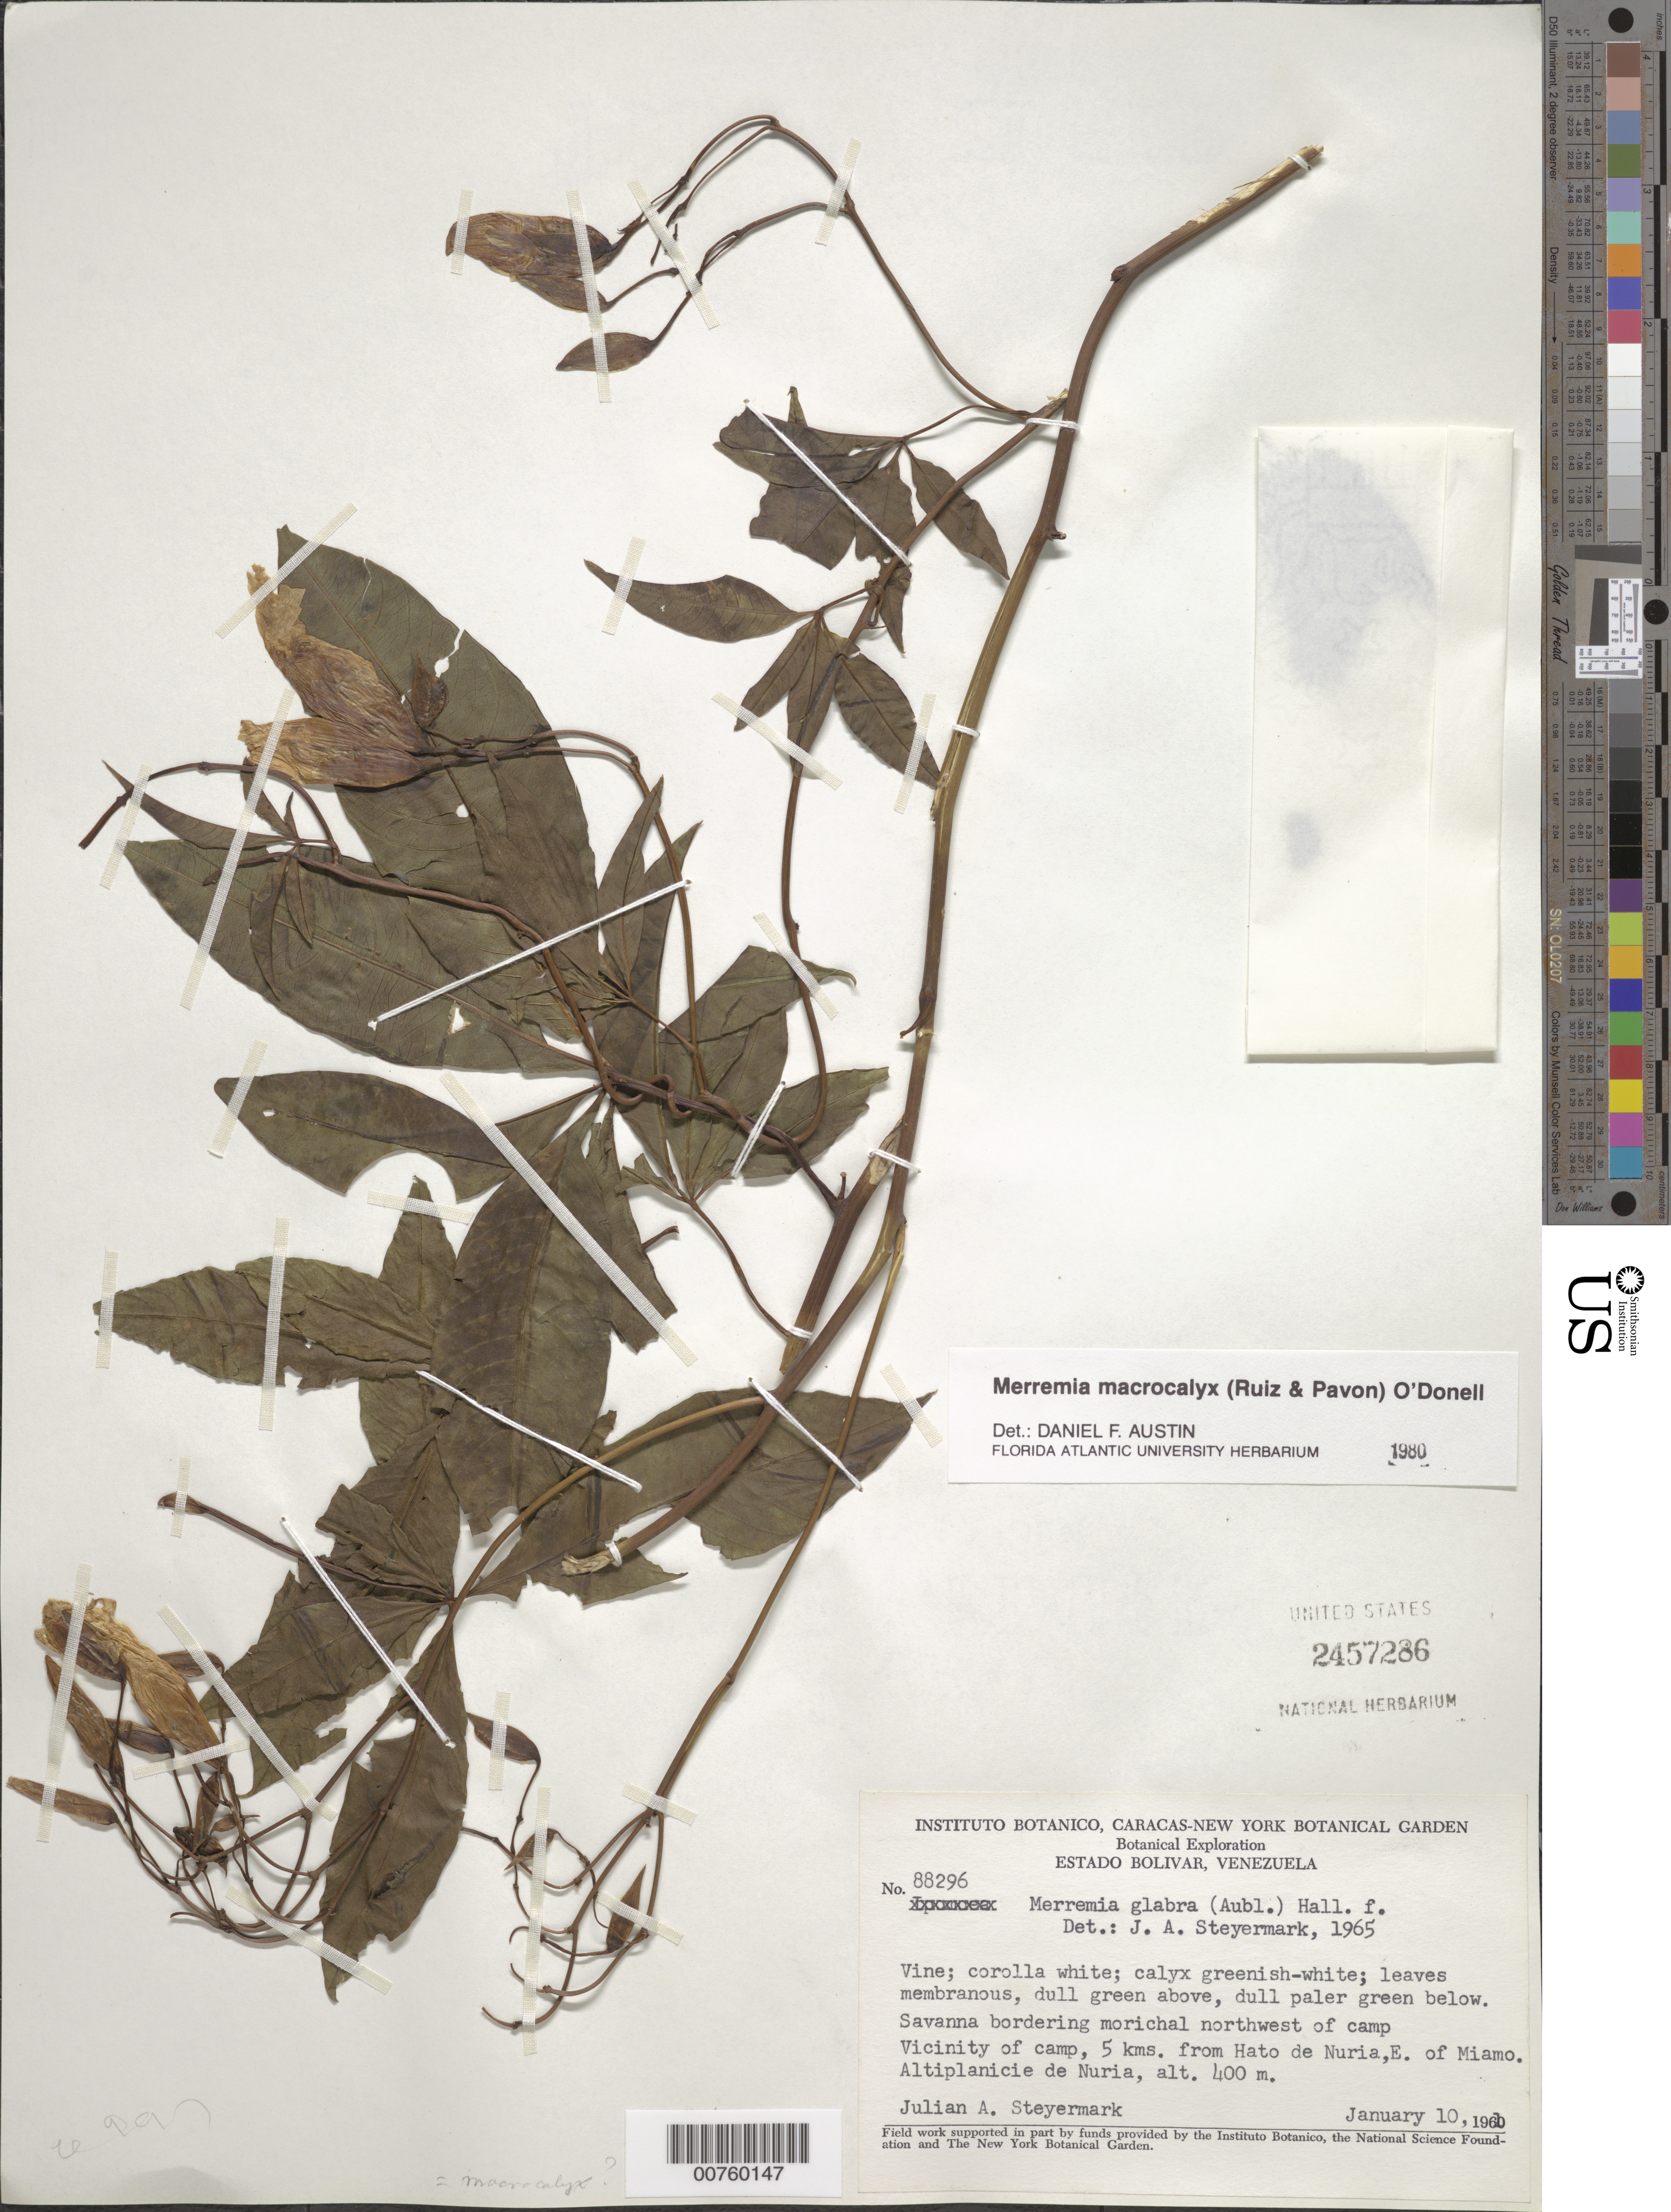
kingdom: Plantae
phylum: Tracheophyta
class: Magnoliopsida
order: Solanales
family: Convolvulaceae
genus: Distimake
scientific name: Distimake macrocalyx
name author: (Ruiz & Pav.) A. R. Simões & Staples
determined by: Strong, Mark T., (BOT), Smithsonian Institution - National Museum of Natural History (UNITED STATES)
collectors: J. Steyermark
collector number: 88296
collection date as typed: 10-Jan-61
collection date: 1961-01-10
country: Venezuela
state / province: Bolívar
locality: Hato de Nuria, 5 km from; E of Miamo, Altiplanicie de Nuria, vic of camp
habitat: Savanna bordering morichal NW of camp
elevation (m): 400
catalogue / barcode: US 2457286